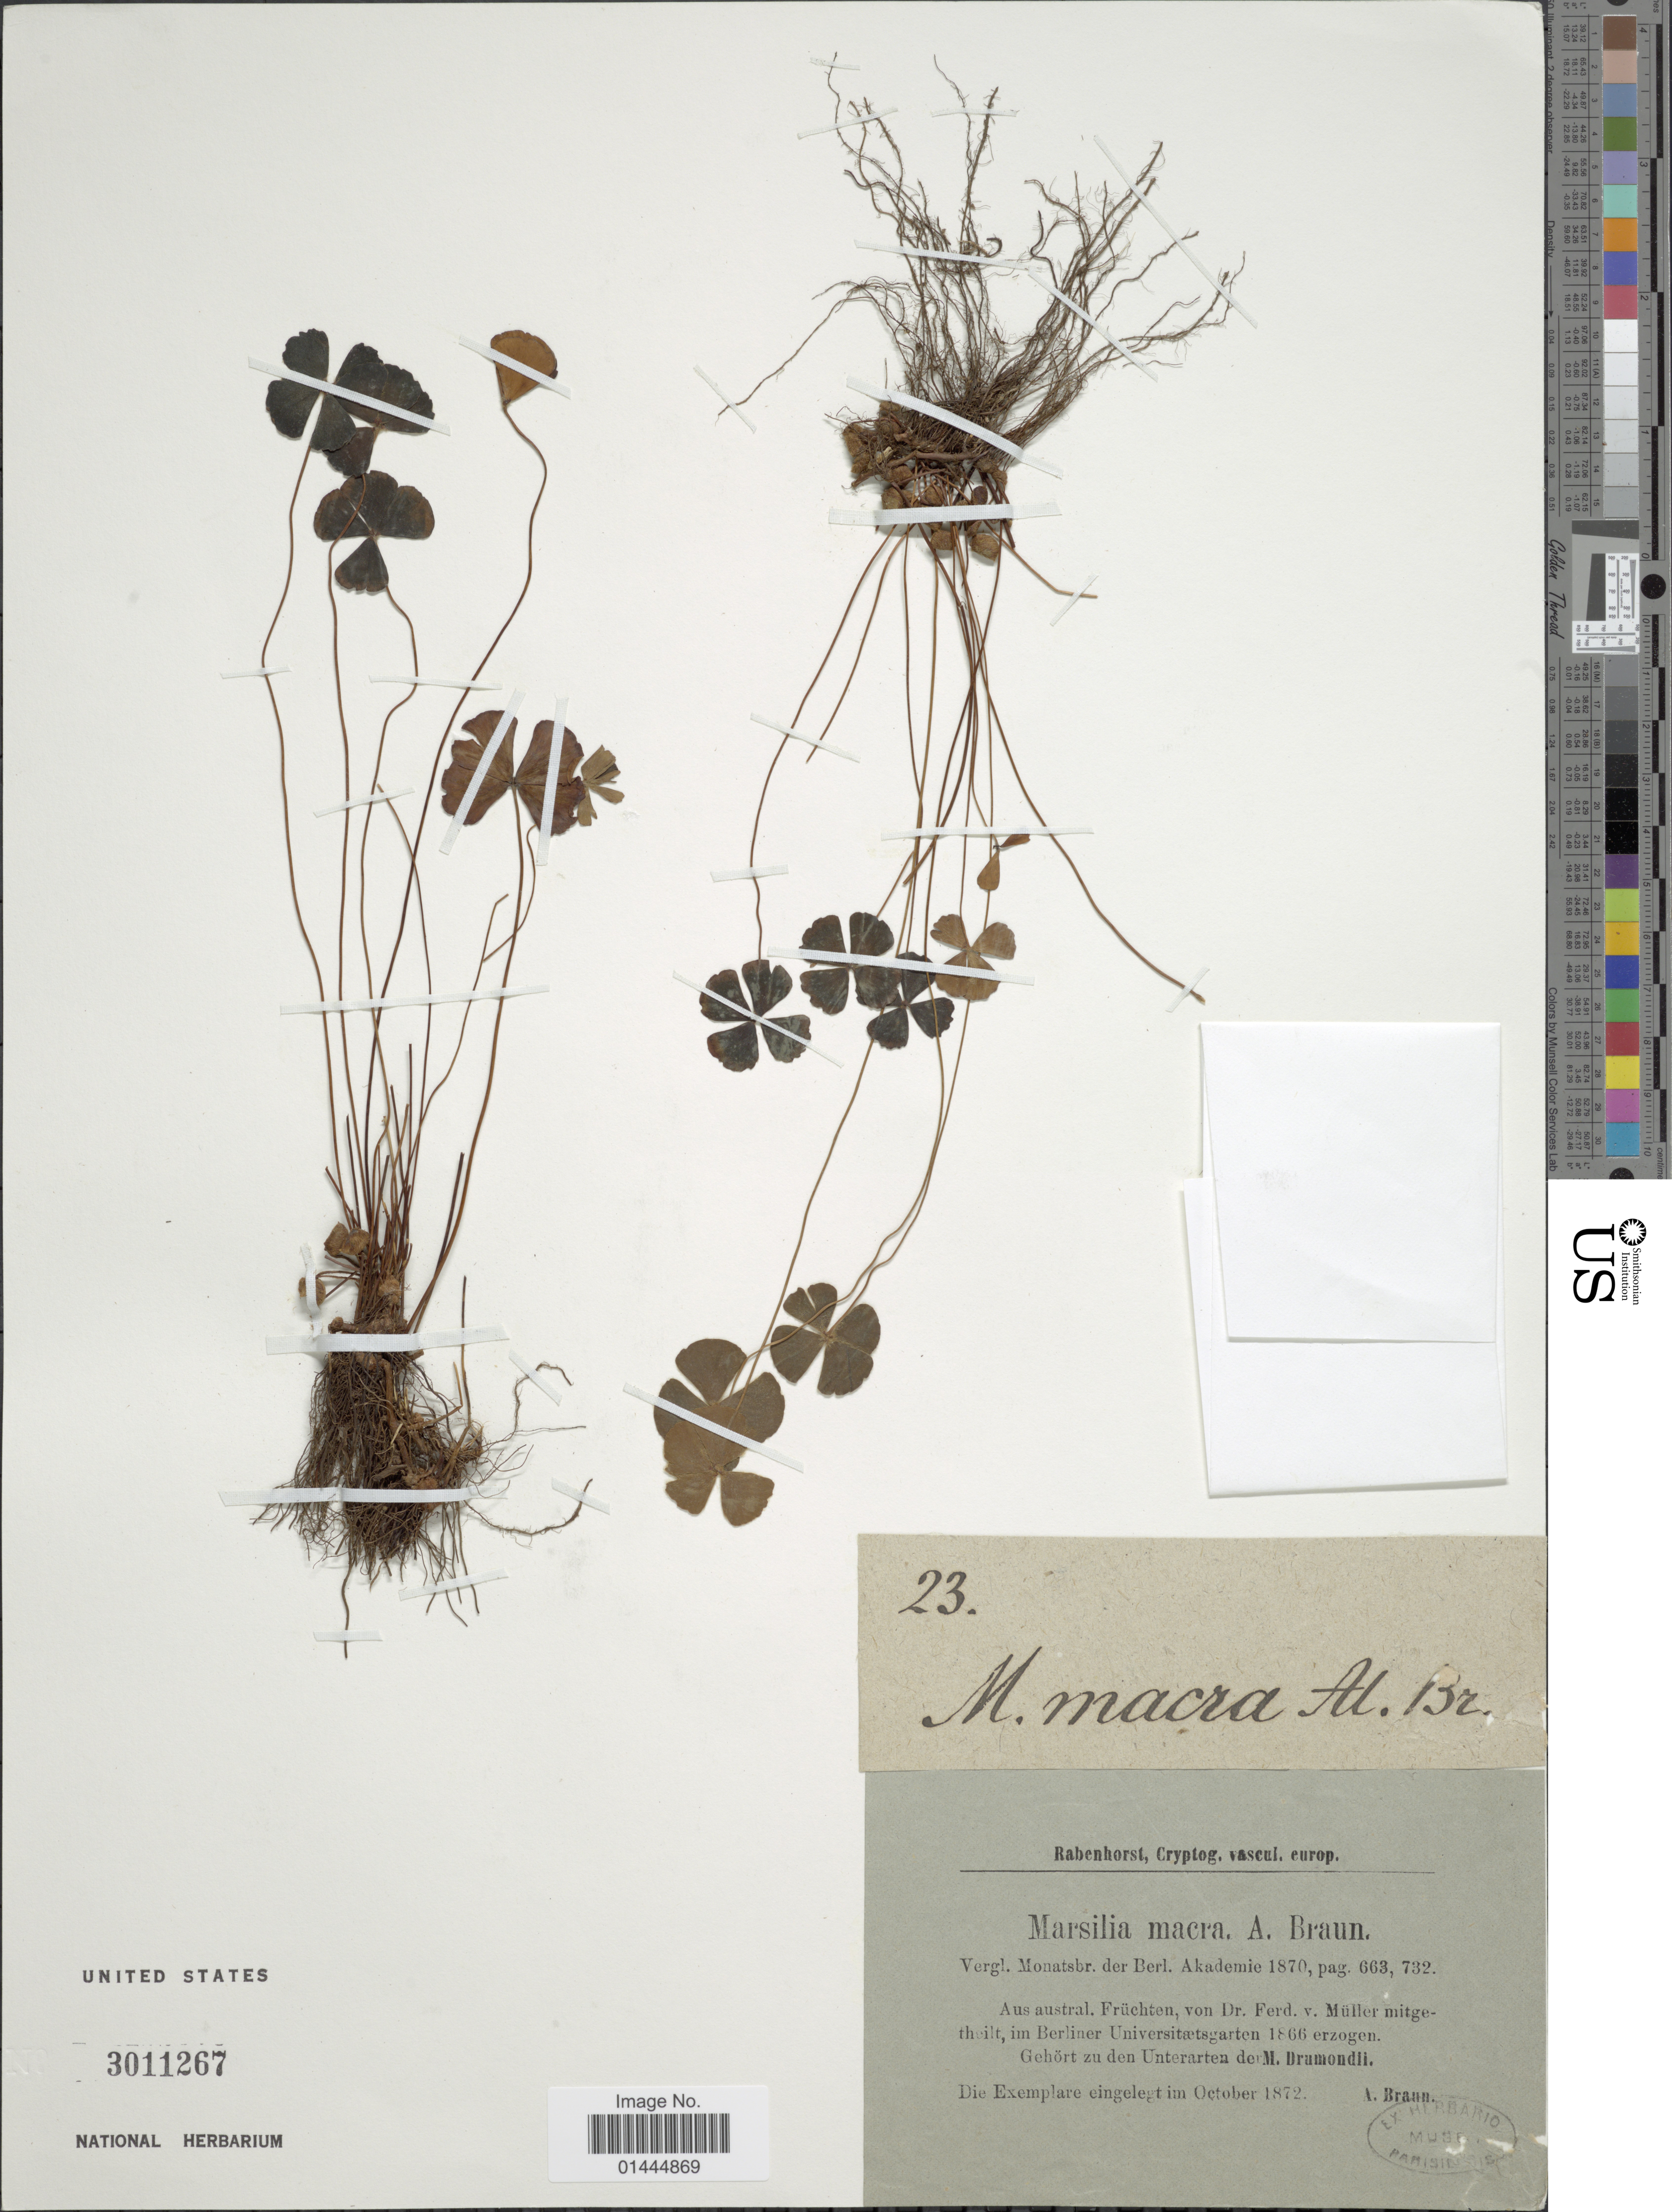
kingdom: Plantae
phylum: Tracheophyta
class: Polypodiopsida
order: Salviniales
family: Marsileaceae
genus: Marsilea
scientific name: Marsilea macra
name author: A. Braun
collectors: A. Braun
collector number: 23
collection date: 1872-10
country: Australia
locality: Aus Austral. Früchten, von Dr. Ferd v. Müller mitegetheilt im Berliner Universitaetsgarten erzogen, Gehört zu den Unterarten.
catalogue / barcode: US 3011267